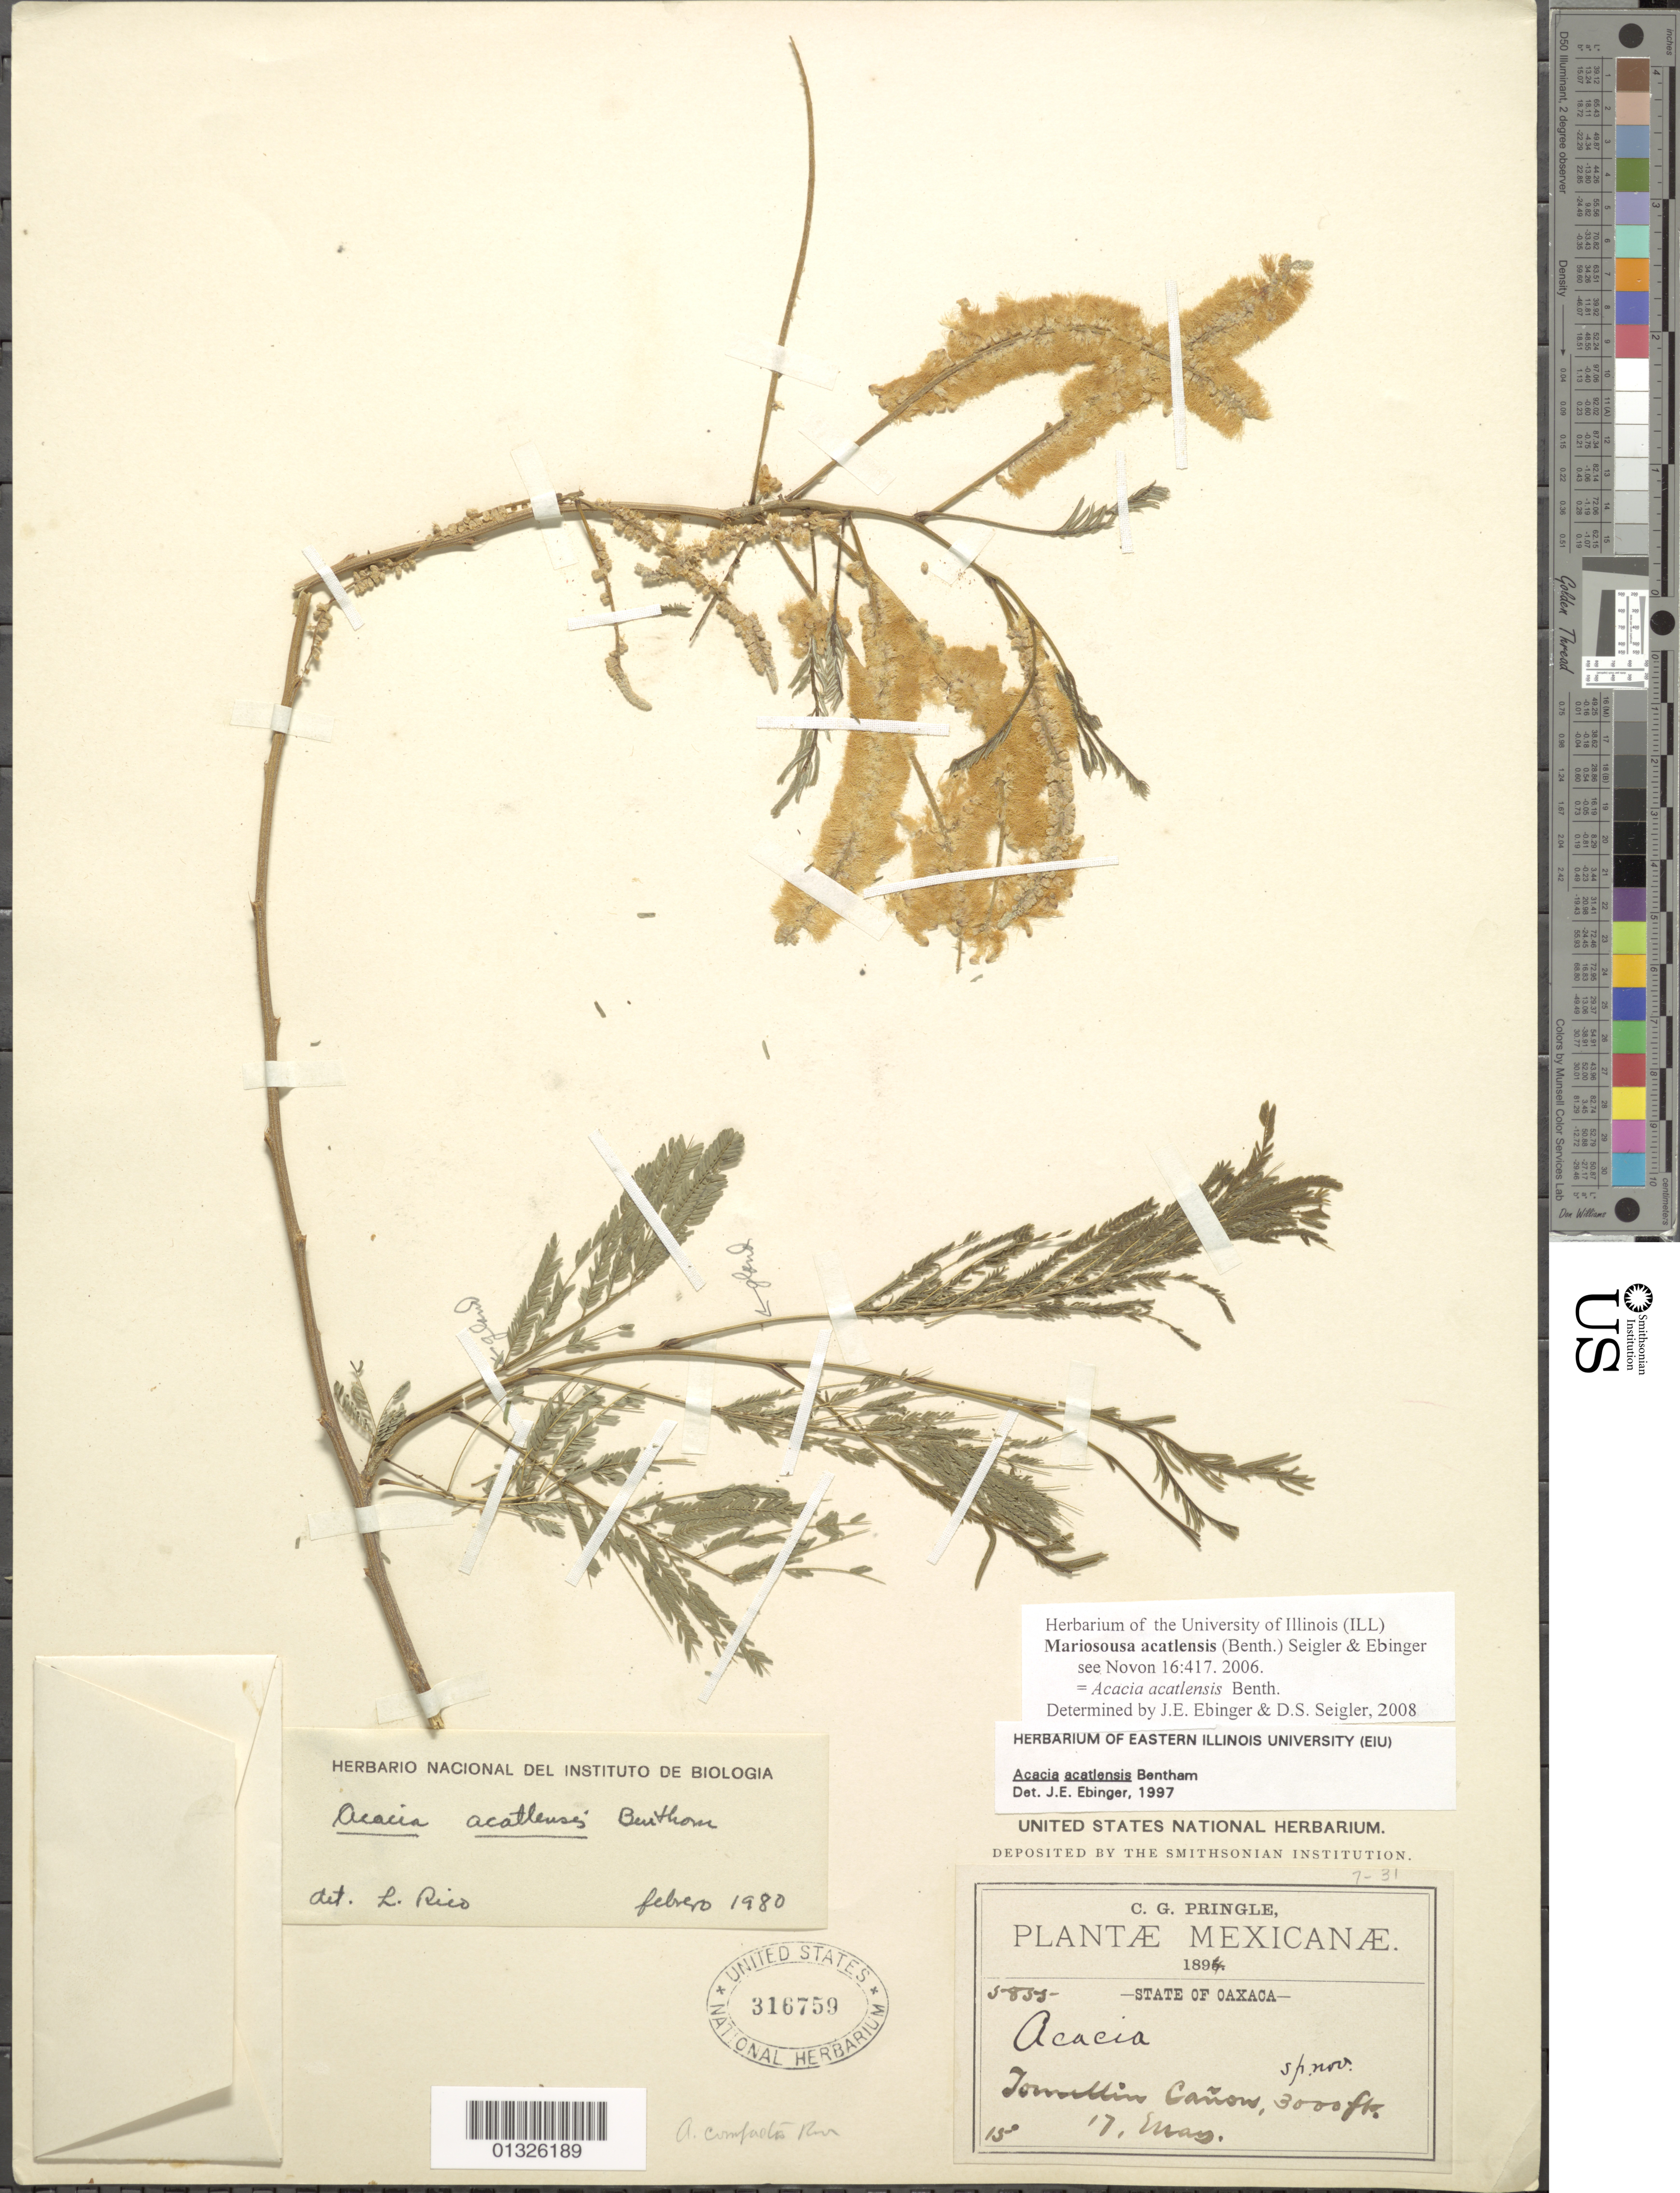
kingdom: Plantae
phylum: Tracheophyta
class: Magnoliopsida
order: Fabales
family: Fabaceae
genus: Mariosousa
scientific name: Mariosousa acatlensis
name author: (Benth.) Seigler & Ebinger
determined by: Ebinger, J. E.; Seigler, David S.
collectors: C. G. Pringle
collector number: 5855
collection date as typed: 17 May 1894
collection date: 1894-05-17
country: Mexico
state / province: Oaxaca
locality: Tomellin Cañon, Oaxaca.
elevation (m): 914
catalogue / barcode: US 316759